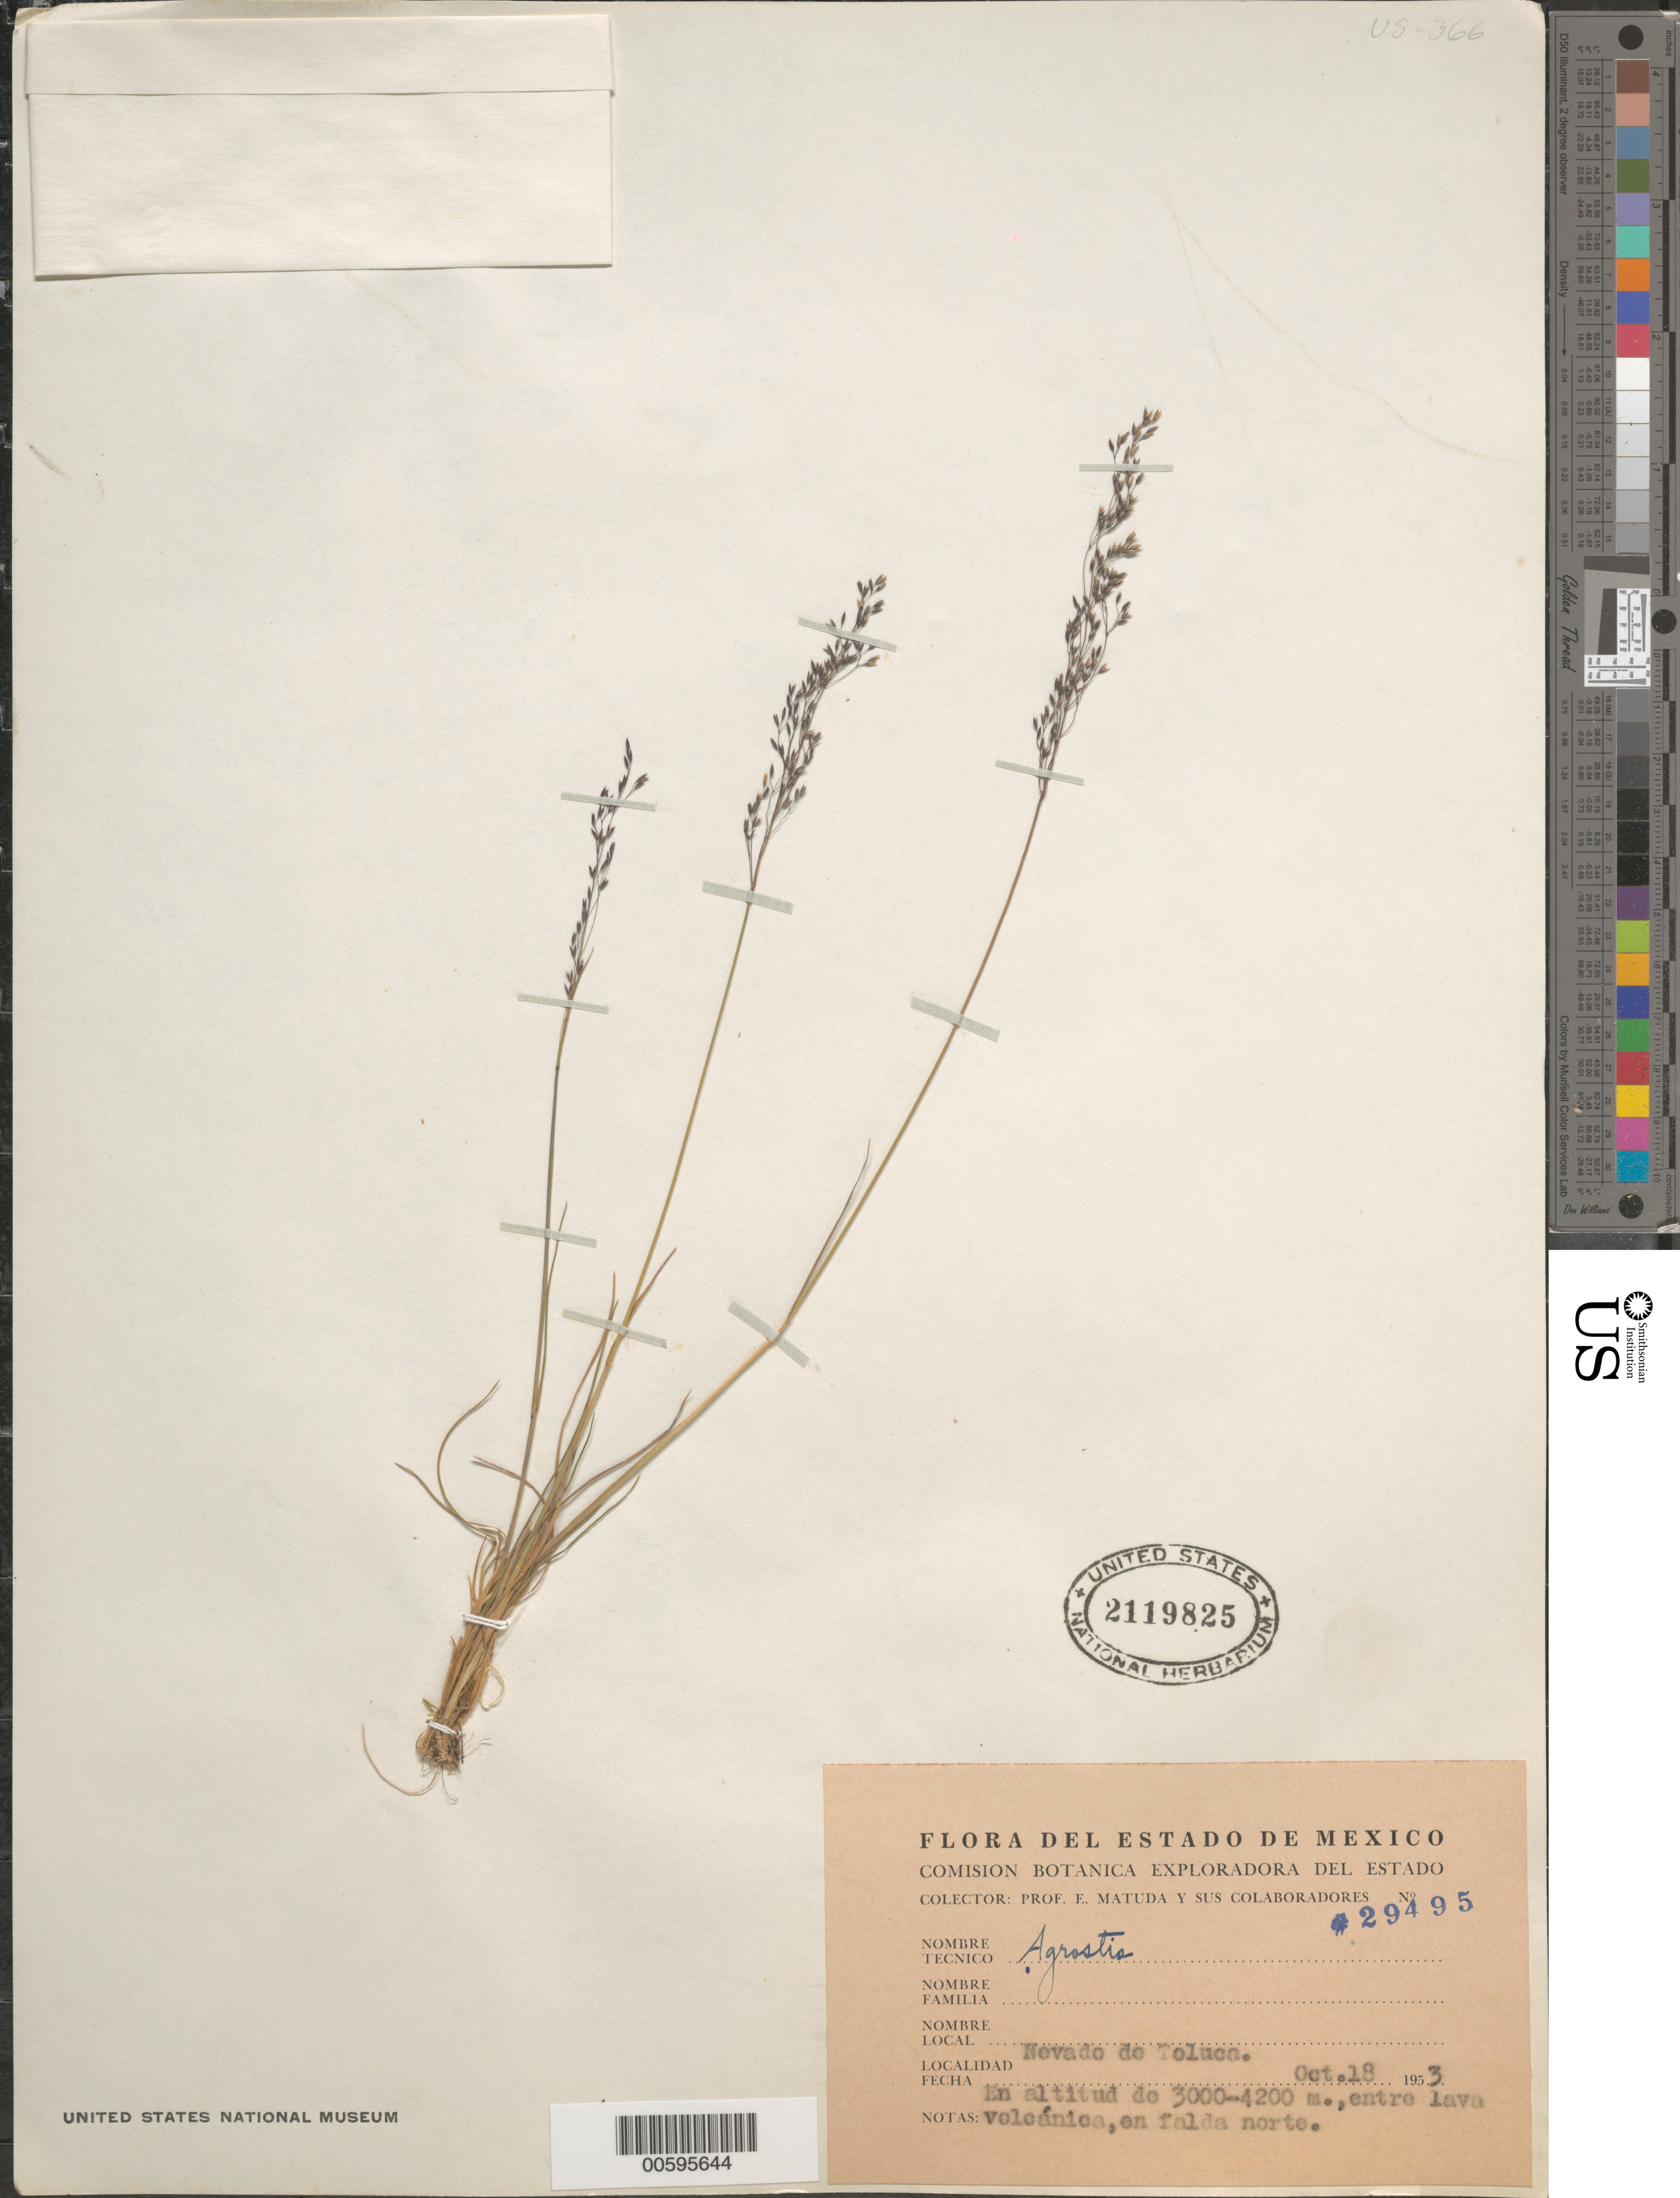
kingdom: Plantae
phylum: Tracheophyta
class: Liliopsida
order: Poales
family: Poaceae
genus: Agrostis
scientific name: Agrostis sp.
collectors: E. Matuda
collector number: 29495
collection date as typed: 18 Oct 1953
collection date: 1953-10-18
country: Mexico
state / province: México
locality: Nevado de Toluca.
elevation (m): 3000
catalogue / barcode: US 2119825